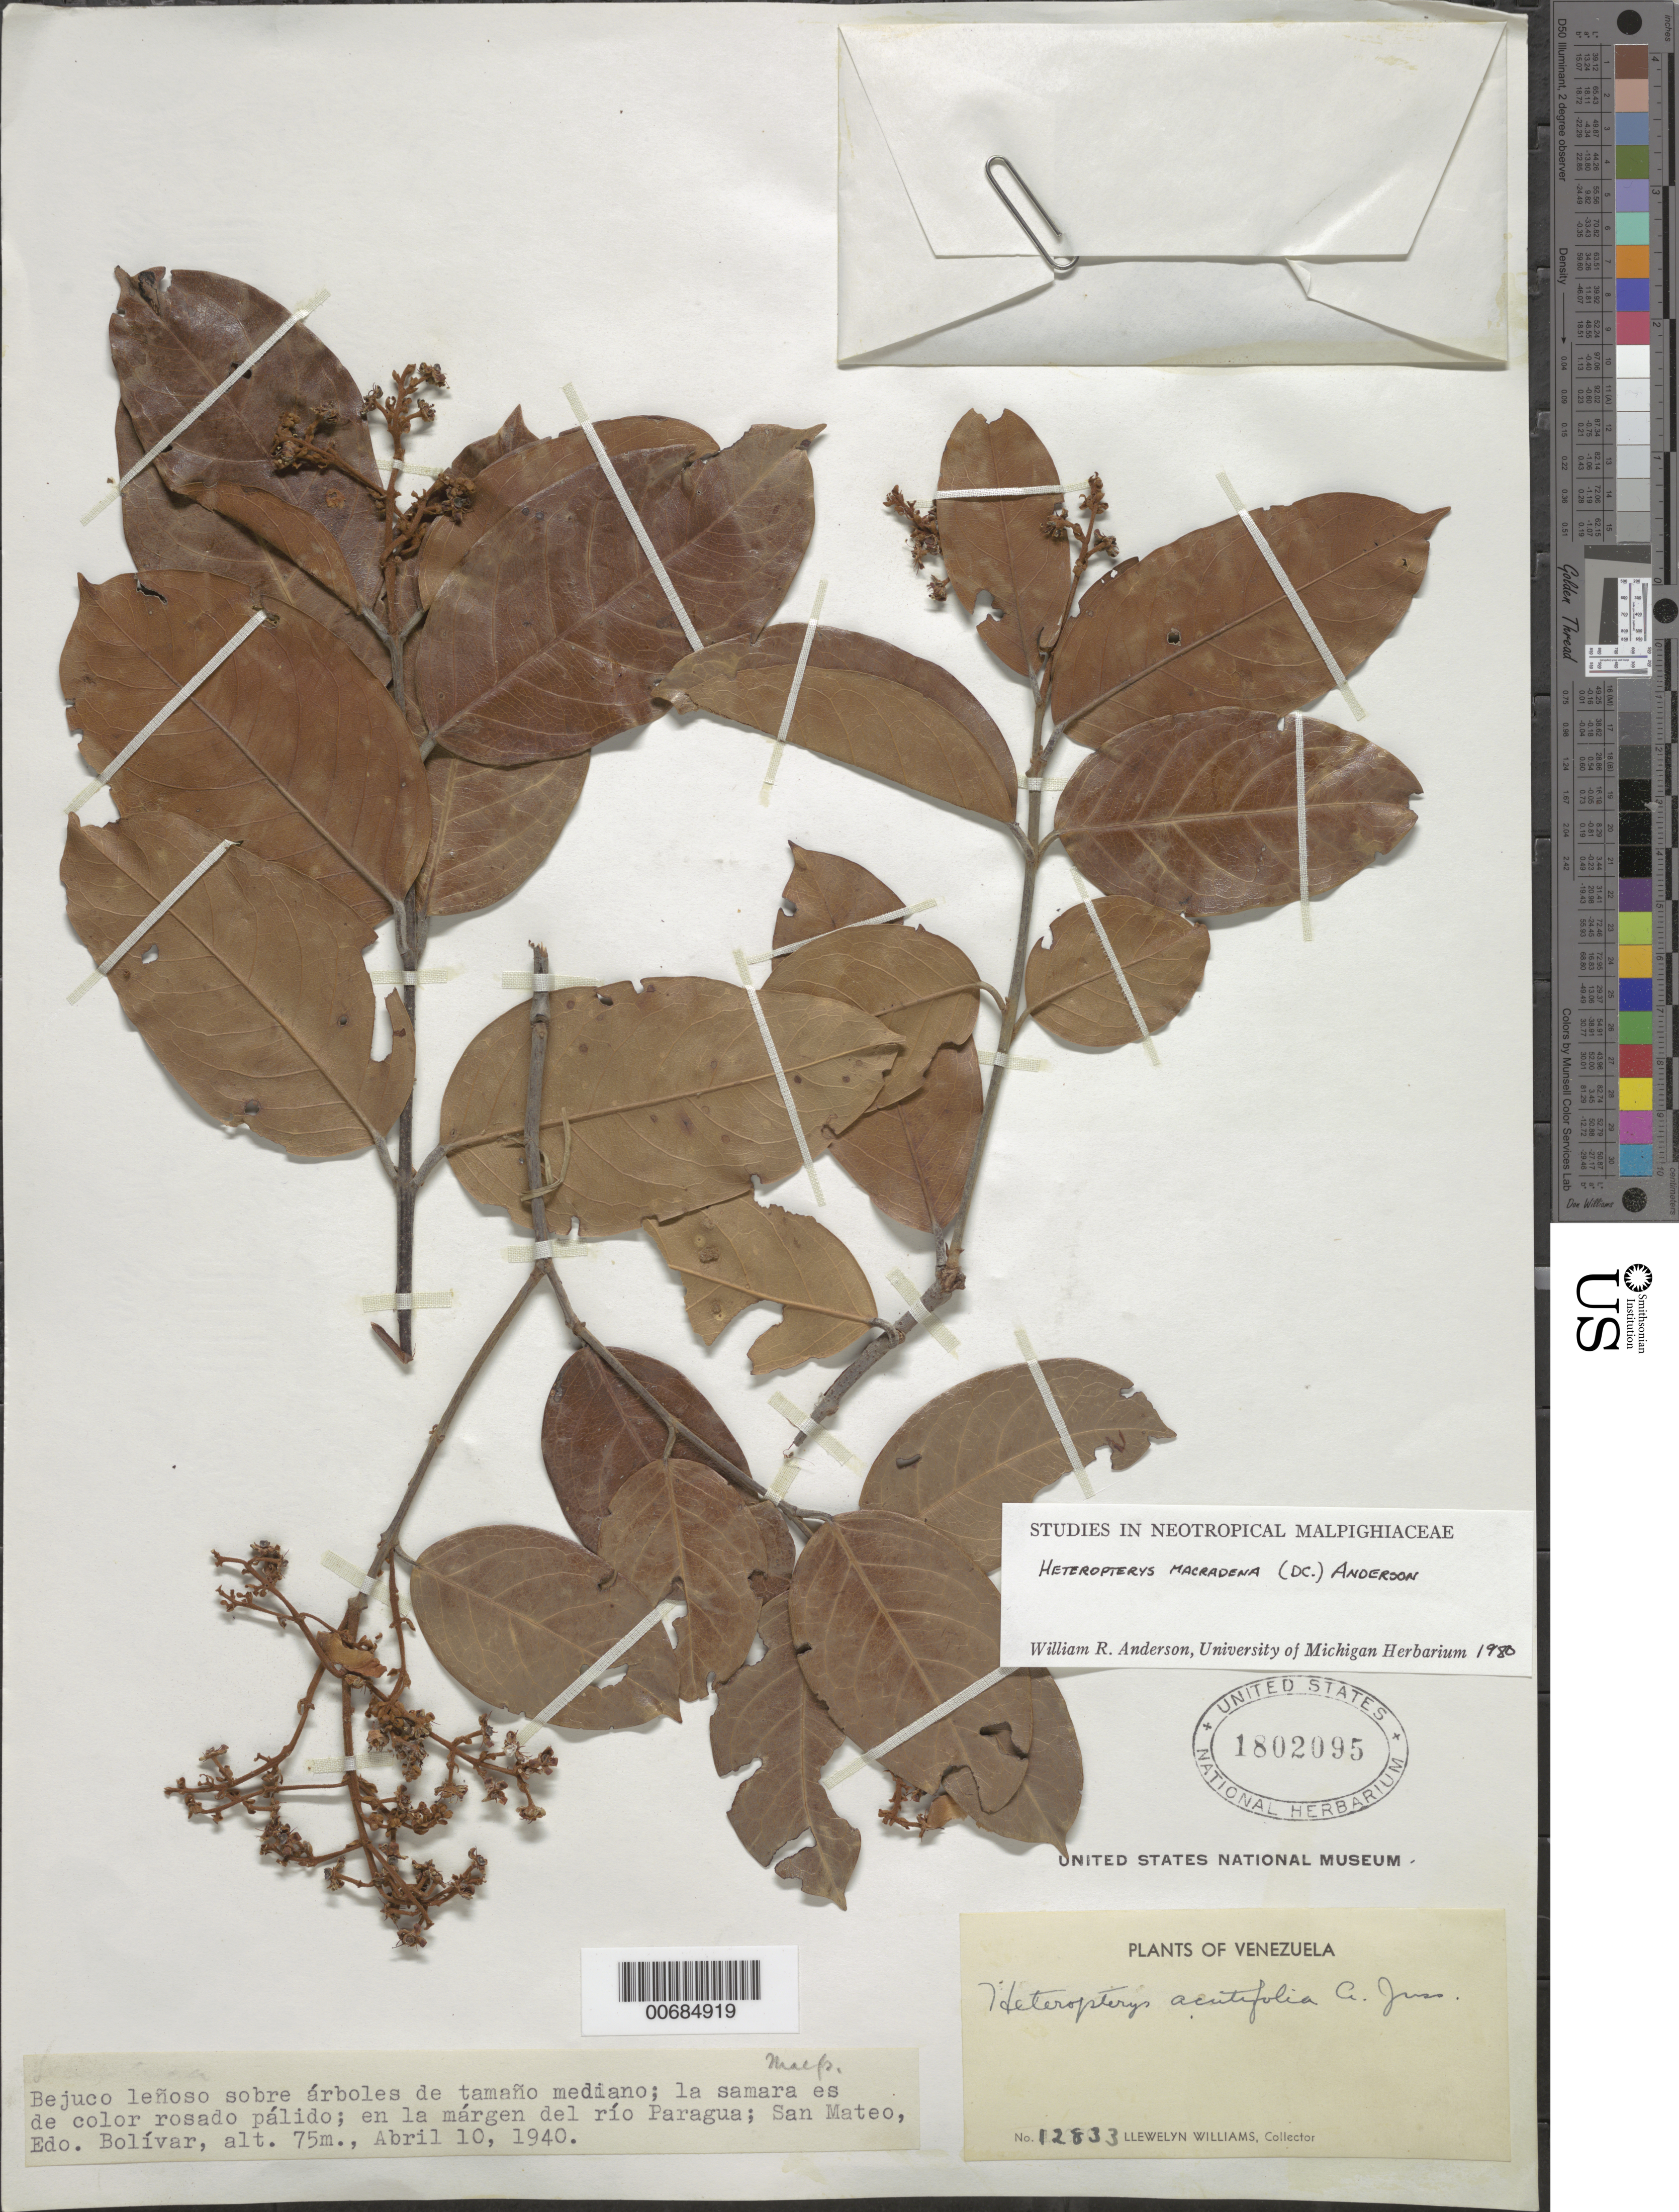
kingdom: Plantae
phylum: Tracheophyta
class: Magnoliopsida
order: Malpighiales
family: Malpighiaceae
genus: Heteropterys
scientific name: Heteropterys macradena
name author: (DC.) W.R. Anderson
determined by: Anderson, W. R., (MICH), University of Michigan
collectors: Ll. Williams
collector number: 12833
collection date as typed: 10-Apr-40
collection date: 1940-04-10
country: Venezuela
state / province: Bolívar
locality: San Mateo, Bajo Paragua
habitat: Edge of river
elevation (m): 75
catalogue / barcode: US 1802095